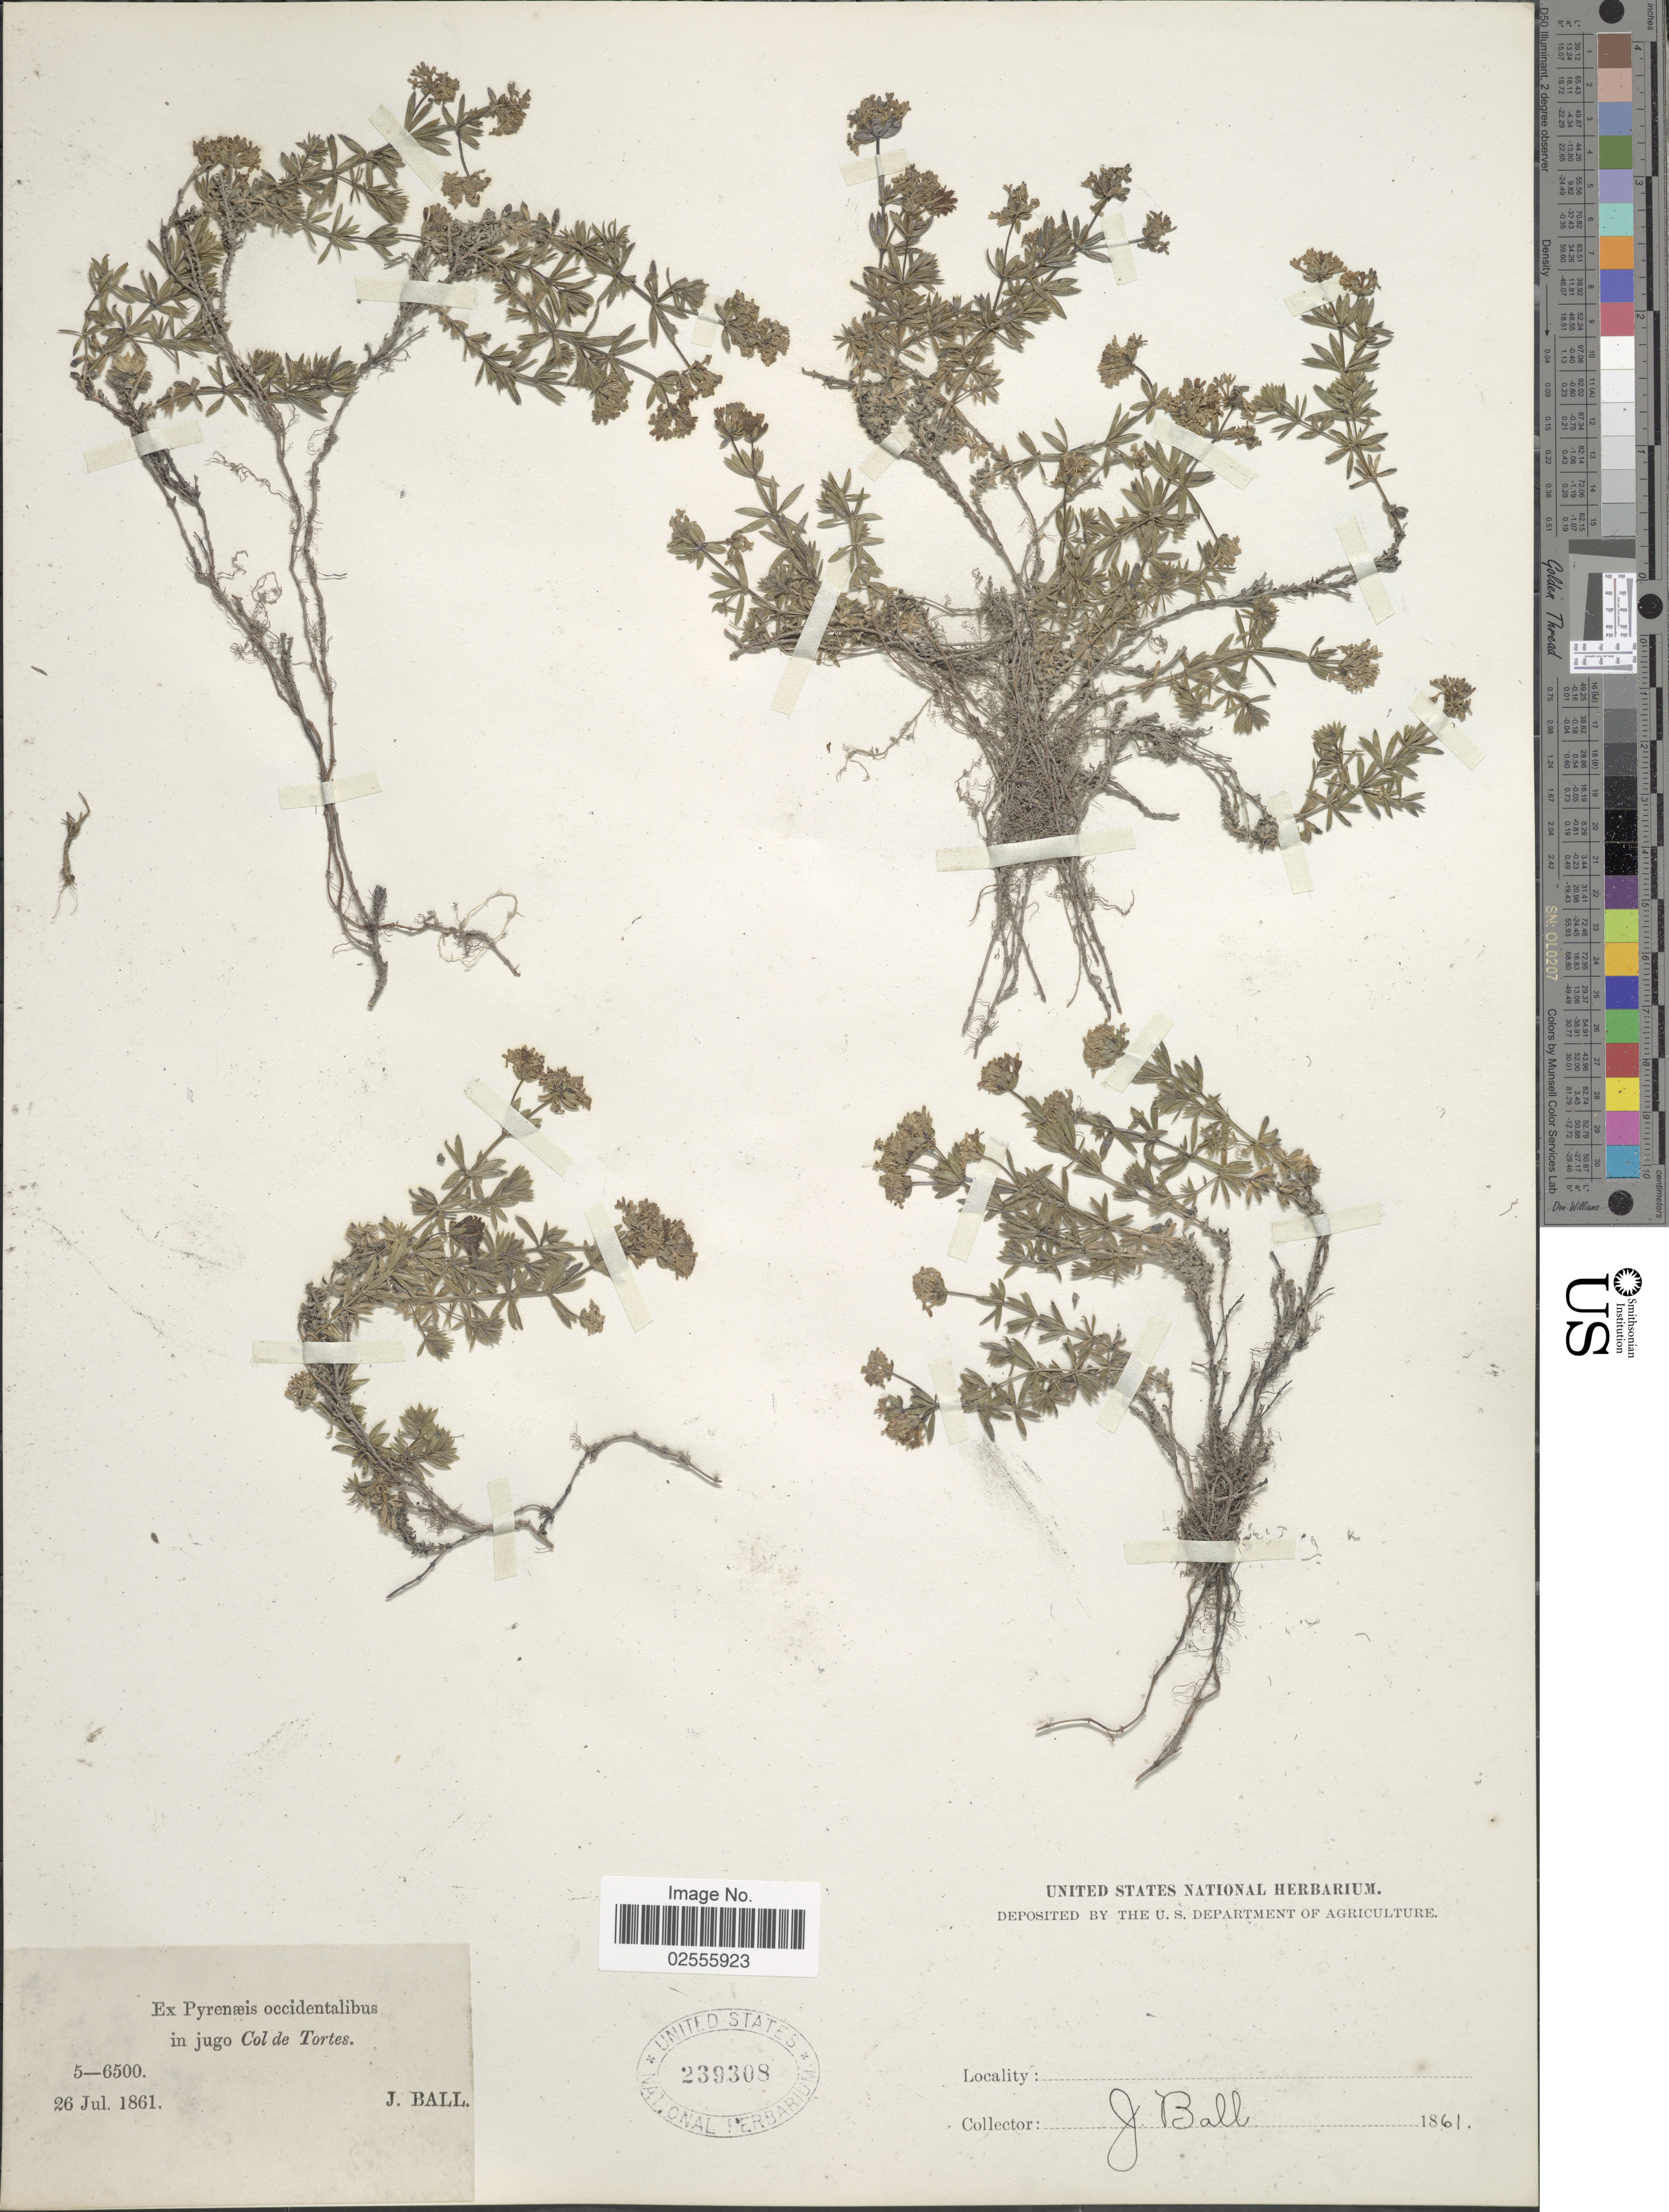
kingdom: Plantae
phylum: Tracheophyta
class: Magnoliopsida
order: Gentianales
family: Rubiaceae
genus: Asperula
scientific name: Asperula sp.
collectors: J. Ball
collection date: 1861-07-26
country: France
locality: Ex Pyrenaeis occidentalibus in jugo Col de Tortes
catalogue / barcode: US 239308